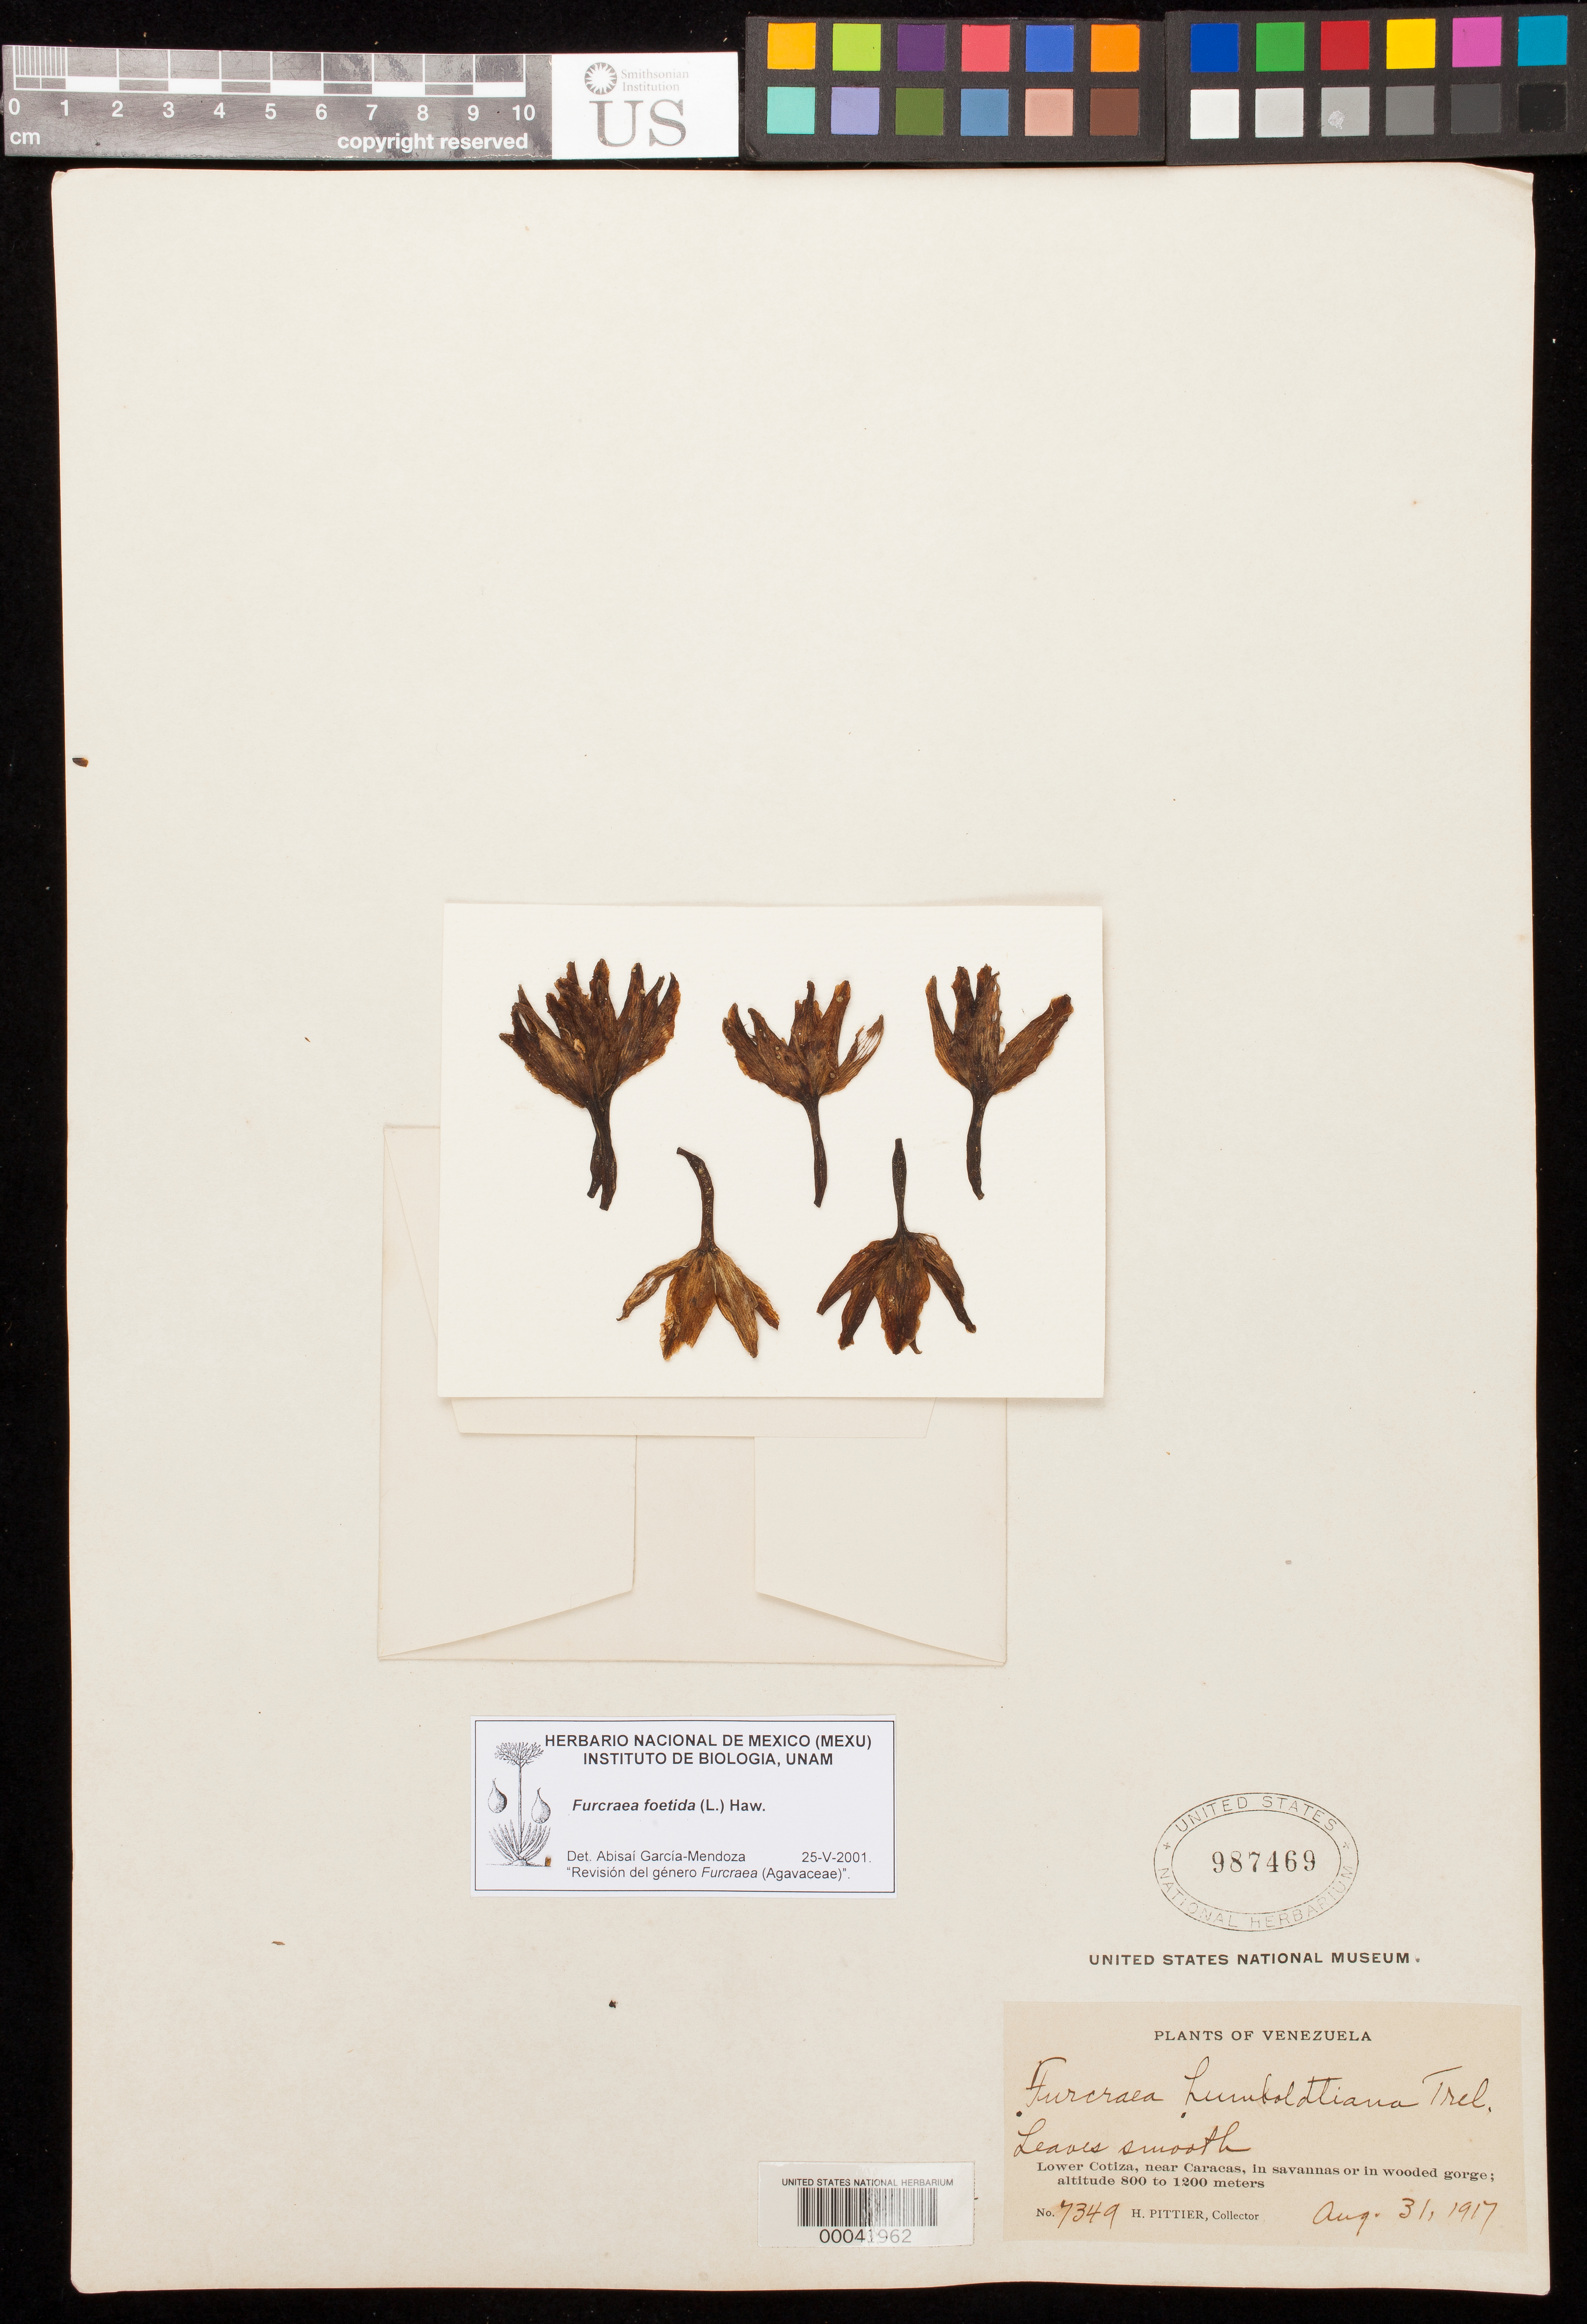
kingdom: Plantae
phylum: Tracheophyta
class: Liliopsida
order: Asparagales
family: Asparagaceae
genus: Furcraea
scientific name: Furcraea foetida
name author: (L.) Haw.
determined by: García-Mendoza, A.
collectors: H. F. Pittier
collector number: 7349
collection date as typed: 31 Aug 1917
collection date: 1917-08-31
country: Venezuela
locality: Near Caracas, Middle Cotiza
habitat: Savannas or wooded gorge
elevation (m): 800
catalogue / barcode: US 987469